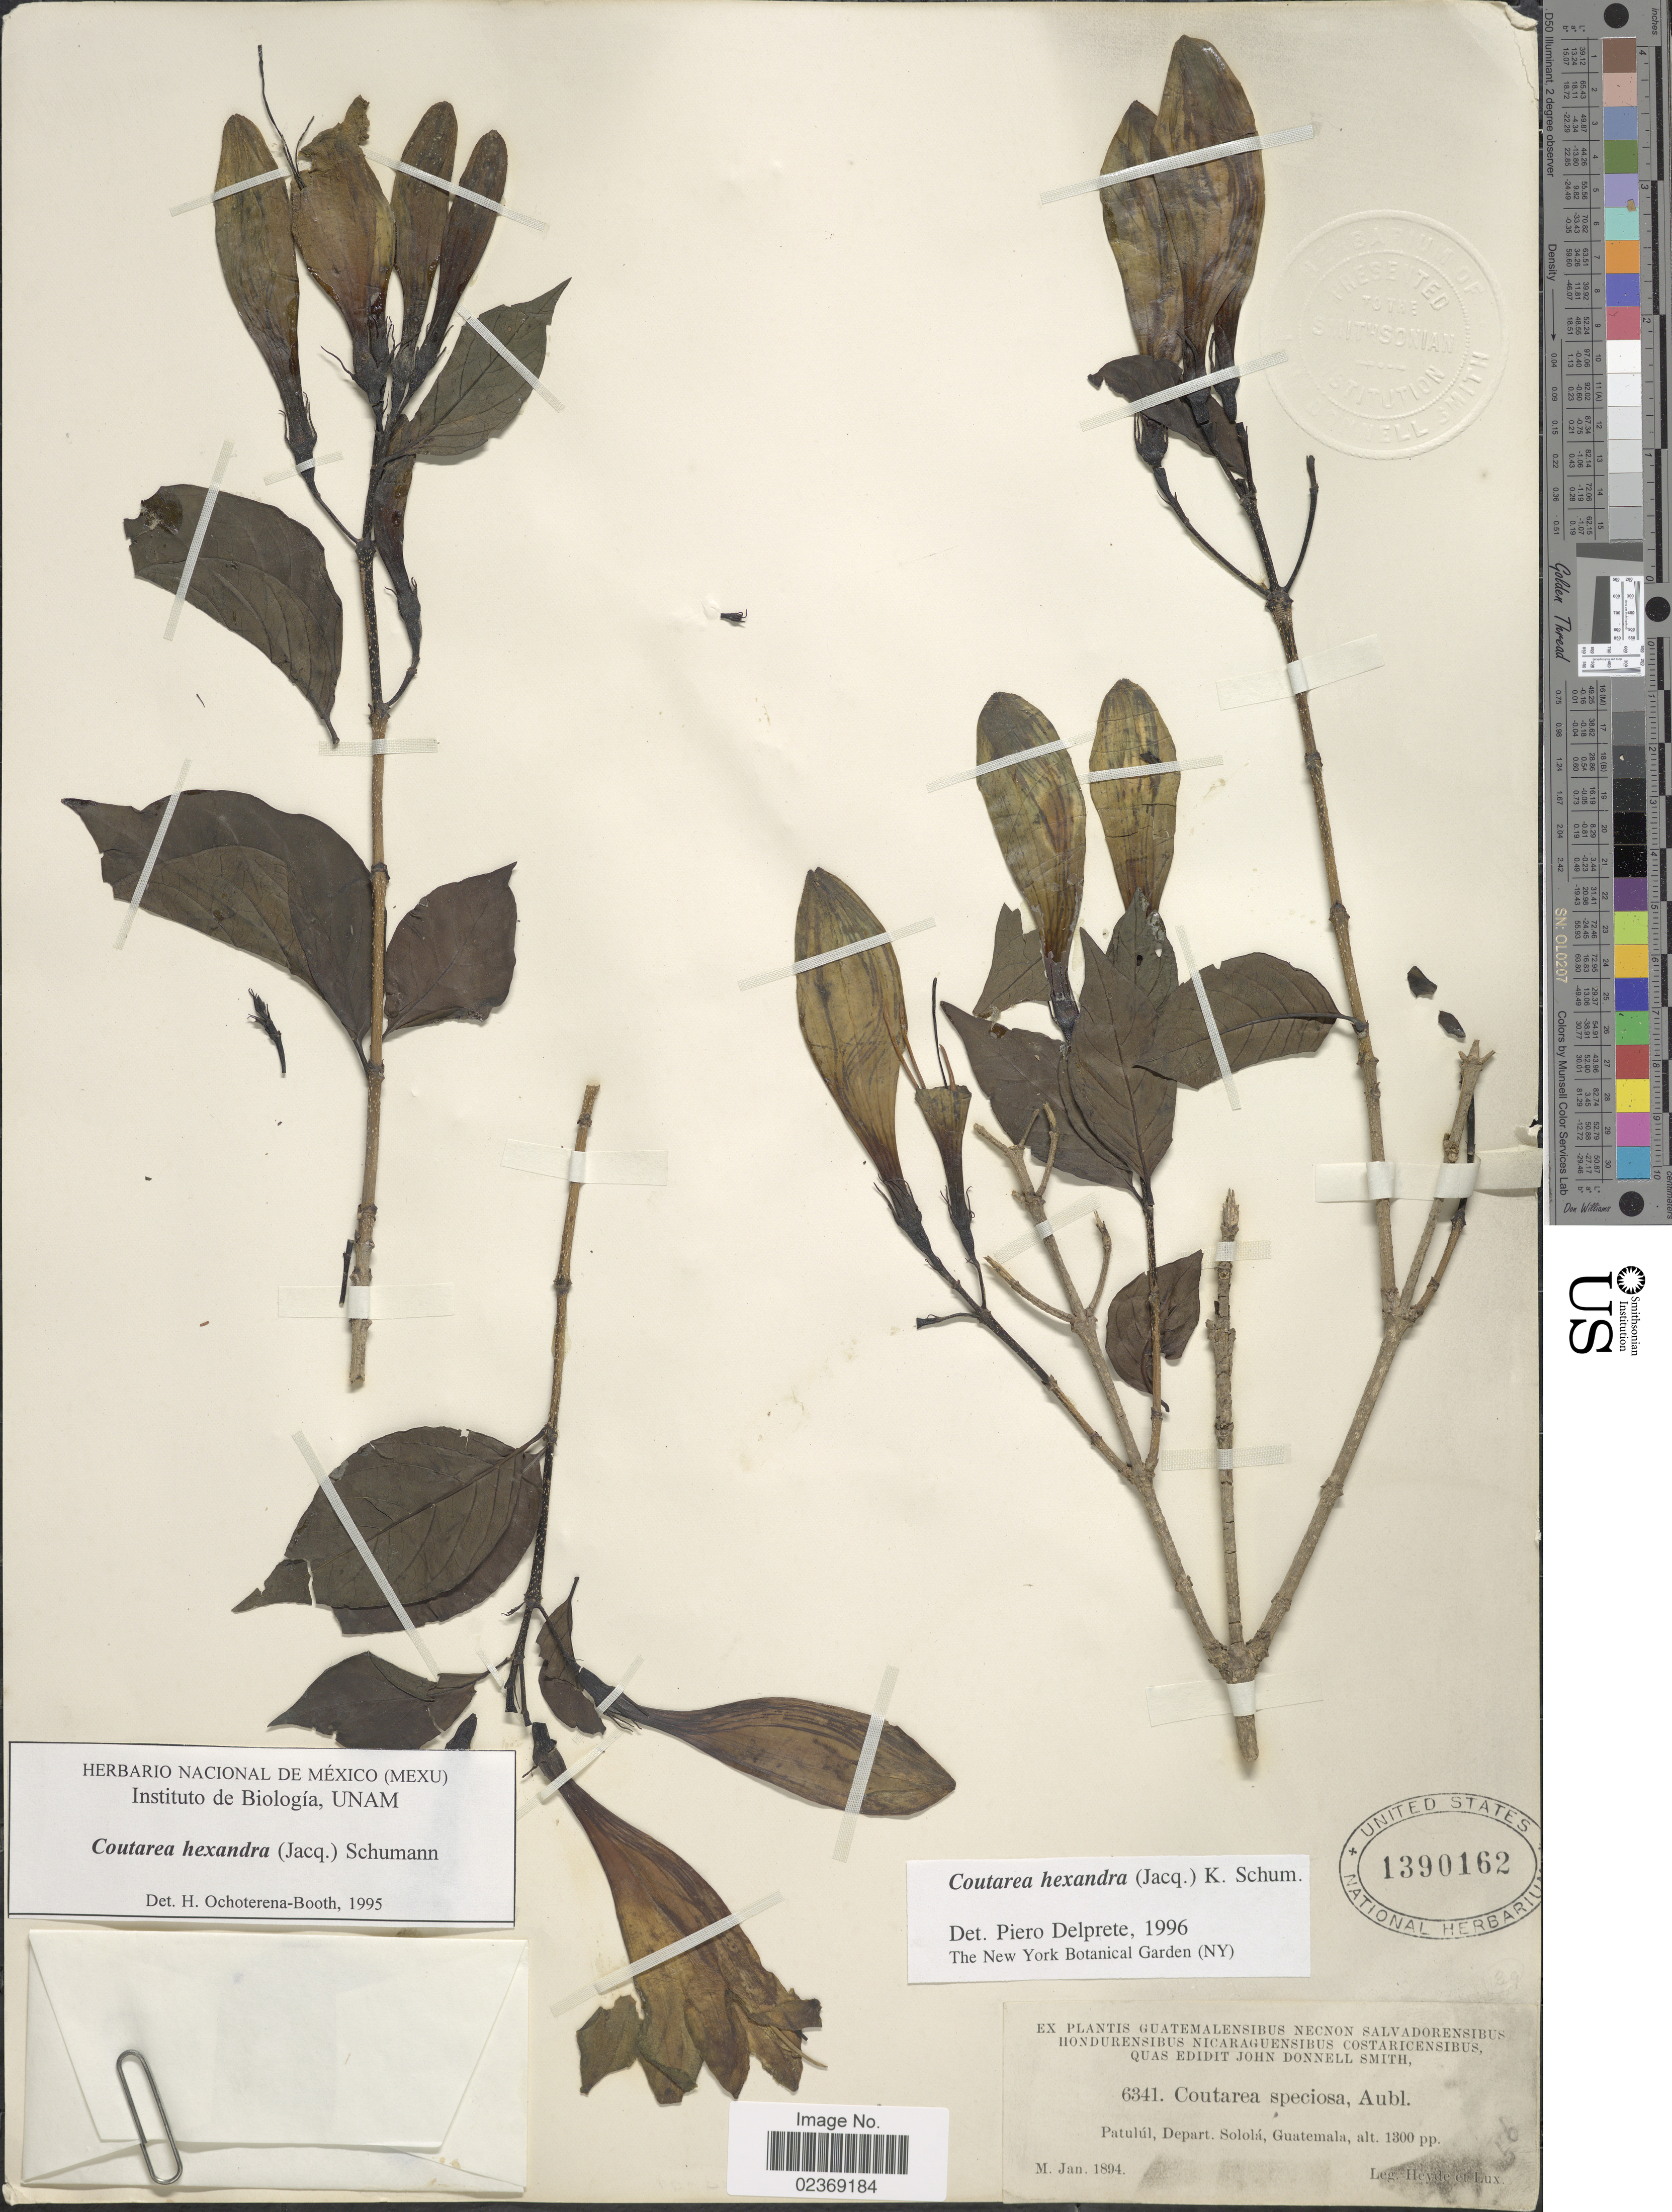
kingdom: Plantae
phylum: Tracheophyta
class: Magnoliopsida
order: Gentianales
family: Rubiaceae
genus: Coutarea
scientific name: Coutarea hexandra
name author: (Jacq.) K. Schum.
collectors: Heyde & Lux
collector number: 6341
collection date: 1894-01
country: Guatemala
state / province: Sololá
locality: Patulul, Depart. Solola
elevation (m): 396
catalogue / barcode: US 1390162